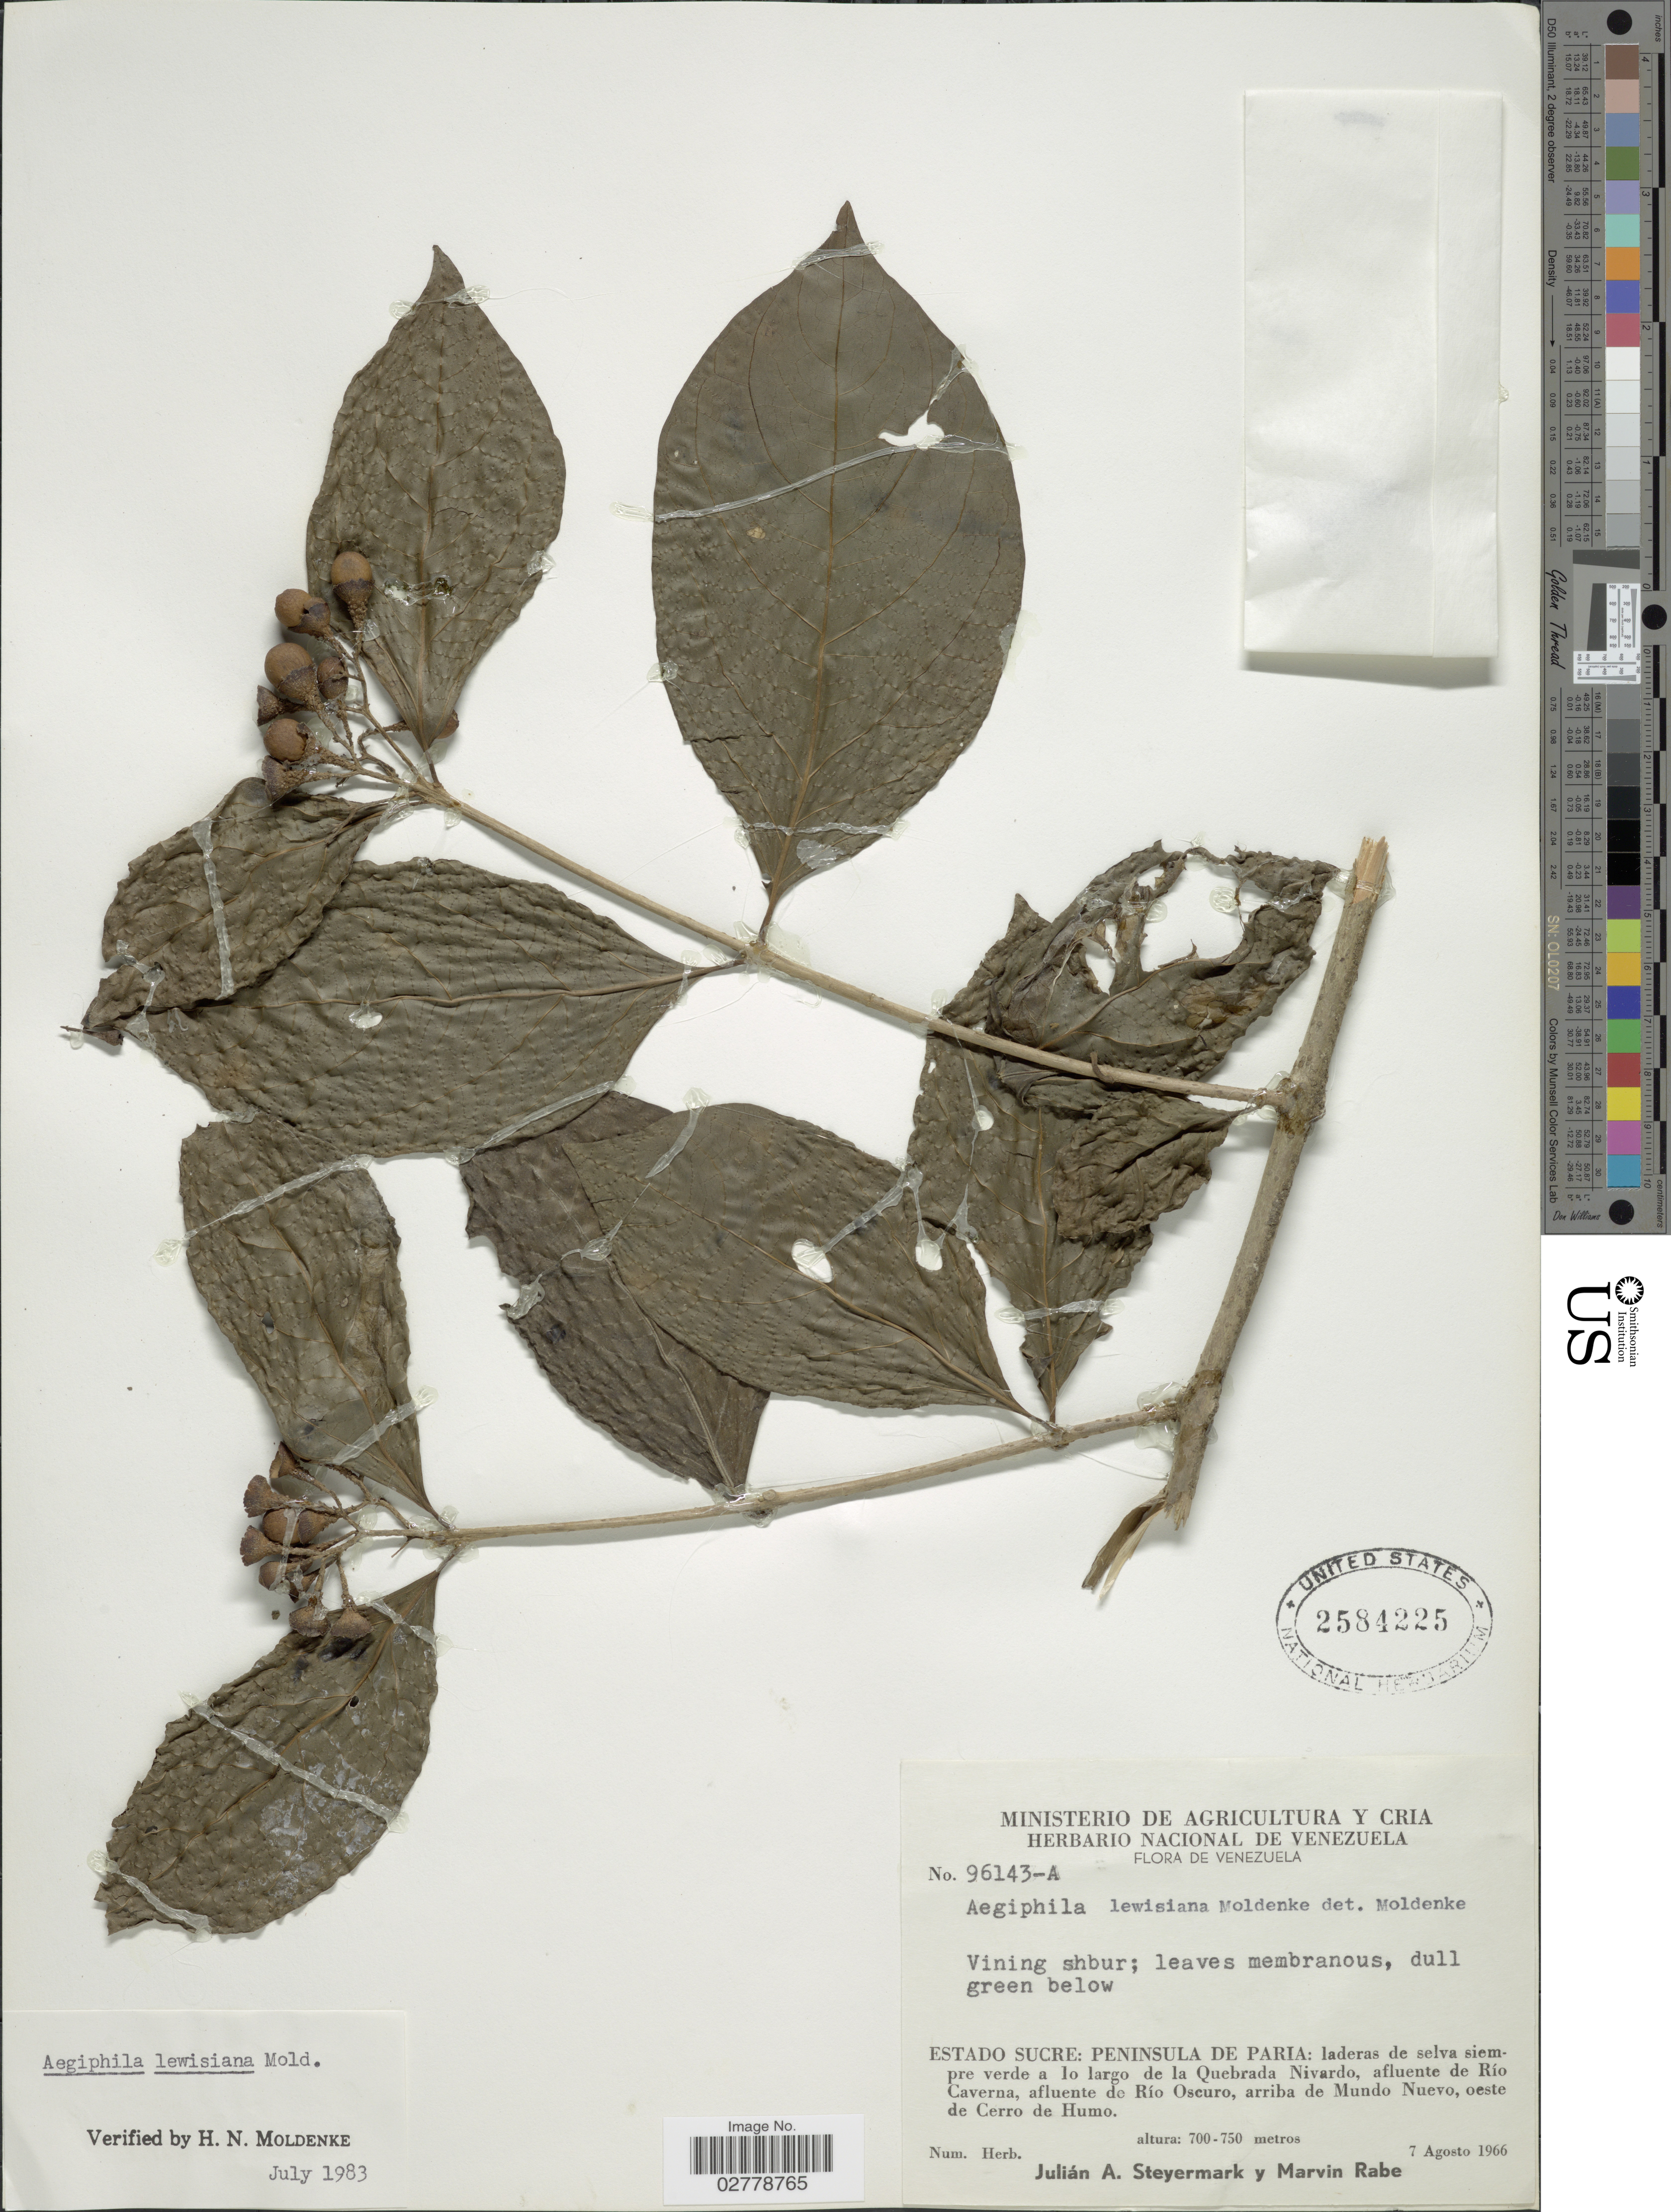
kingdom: Plantae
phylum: Tracheophyta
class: Magnoliopsida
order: Lamiales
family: Lamiaceae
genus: Aegiphila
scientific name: Aegiphila lewisiana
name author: Moldenke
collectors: J. Steyermark & M. Rabe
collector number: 96143-A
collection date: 1966-08-07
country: Venezuela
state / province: Sucre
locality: Estado Sucre: Peninsula de Paria: laderas de selva siempre verde a lo largo de la Quebrada Nivardo, afluente de Río Caverna, afluente de Río Oscuro, arriba de Mundo Nuevo, oeste de Cerro de Humo.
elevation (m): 700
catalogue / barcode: US 2584225